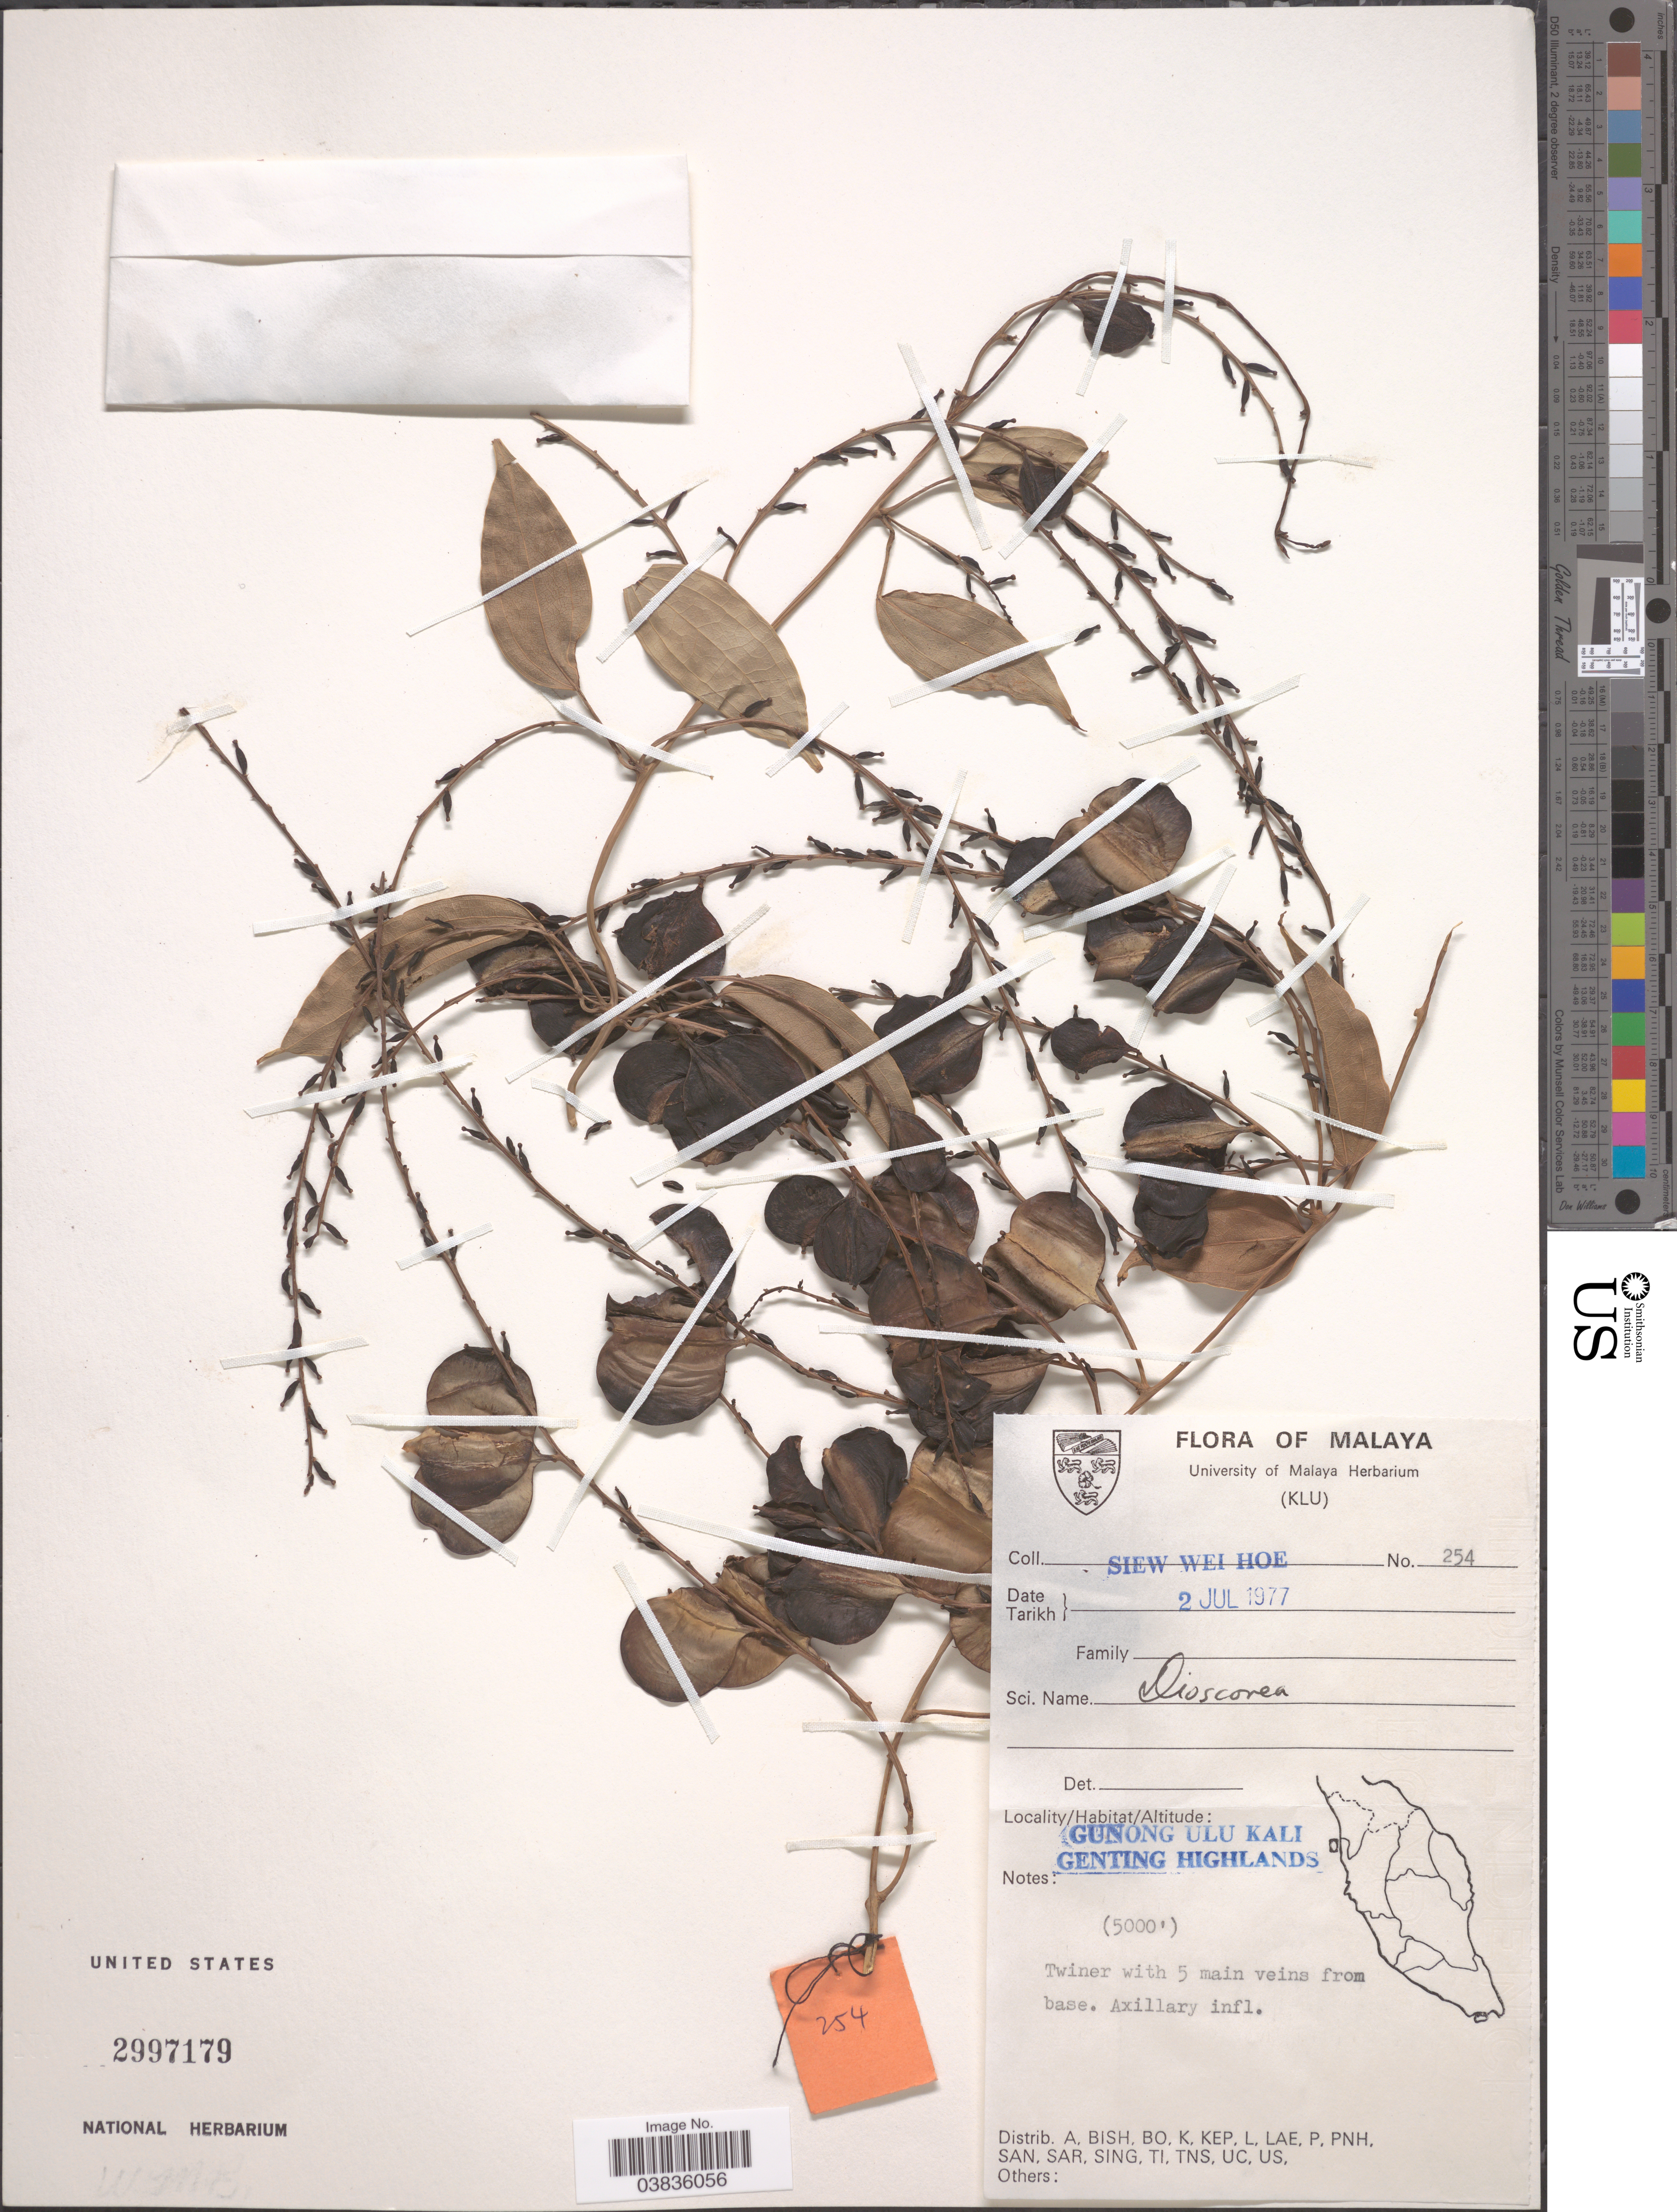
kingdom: Plantae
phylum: Tracheophyta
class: Liliopsida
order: Dioscoreales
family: Dioscoreaceae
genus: Dioscorea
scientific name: Dioscorea sp.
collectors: W. H. Siew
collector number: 254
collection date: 1977-07-02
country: Malaysia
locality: Malaya. Gunong Ulu Kali. Genting Highlands.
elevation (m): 1524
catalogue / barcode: US 2997179